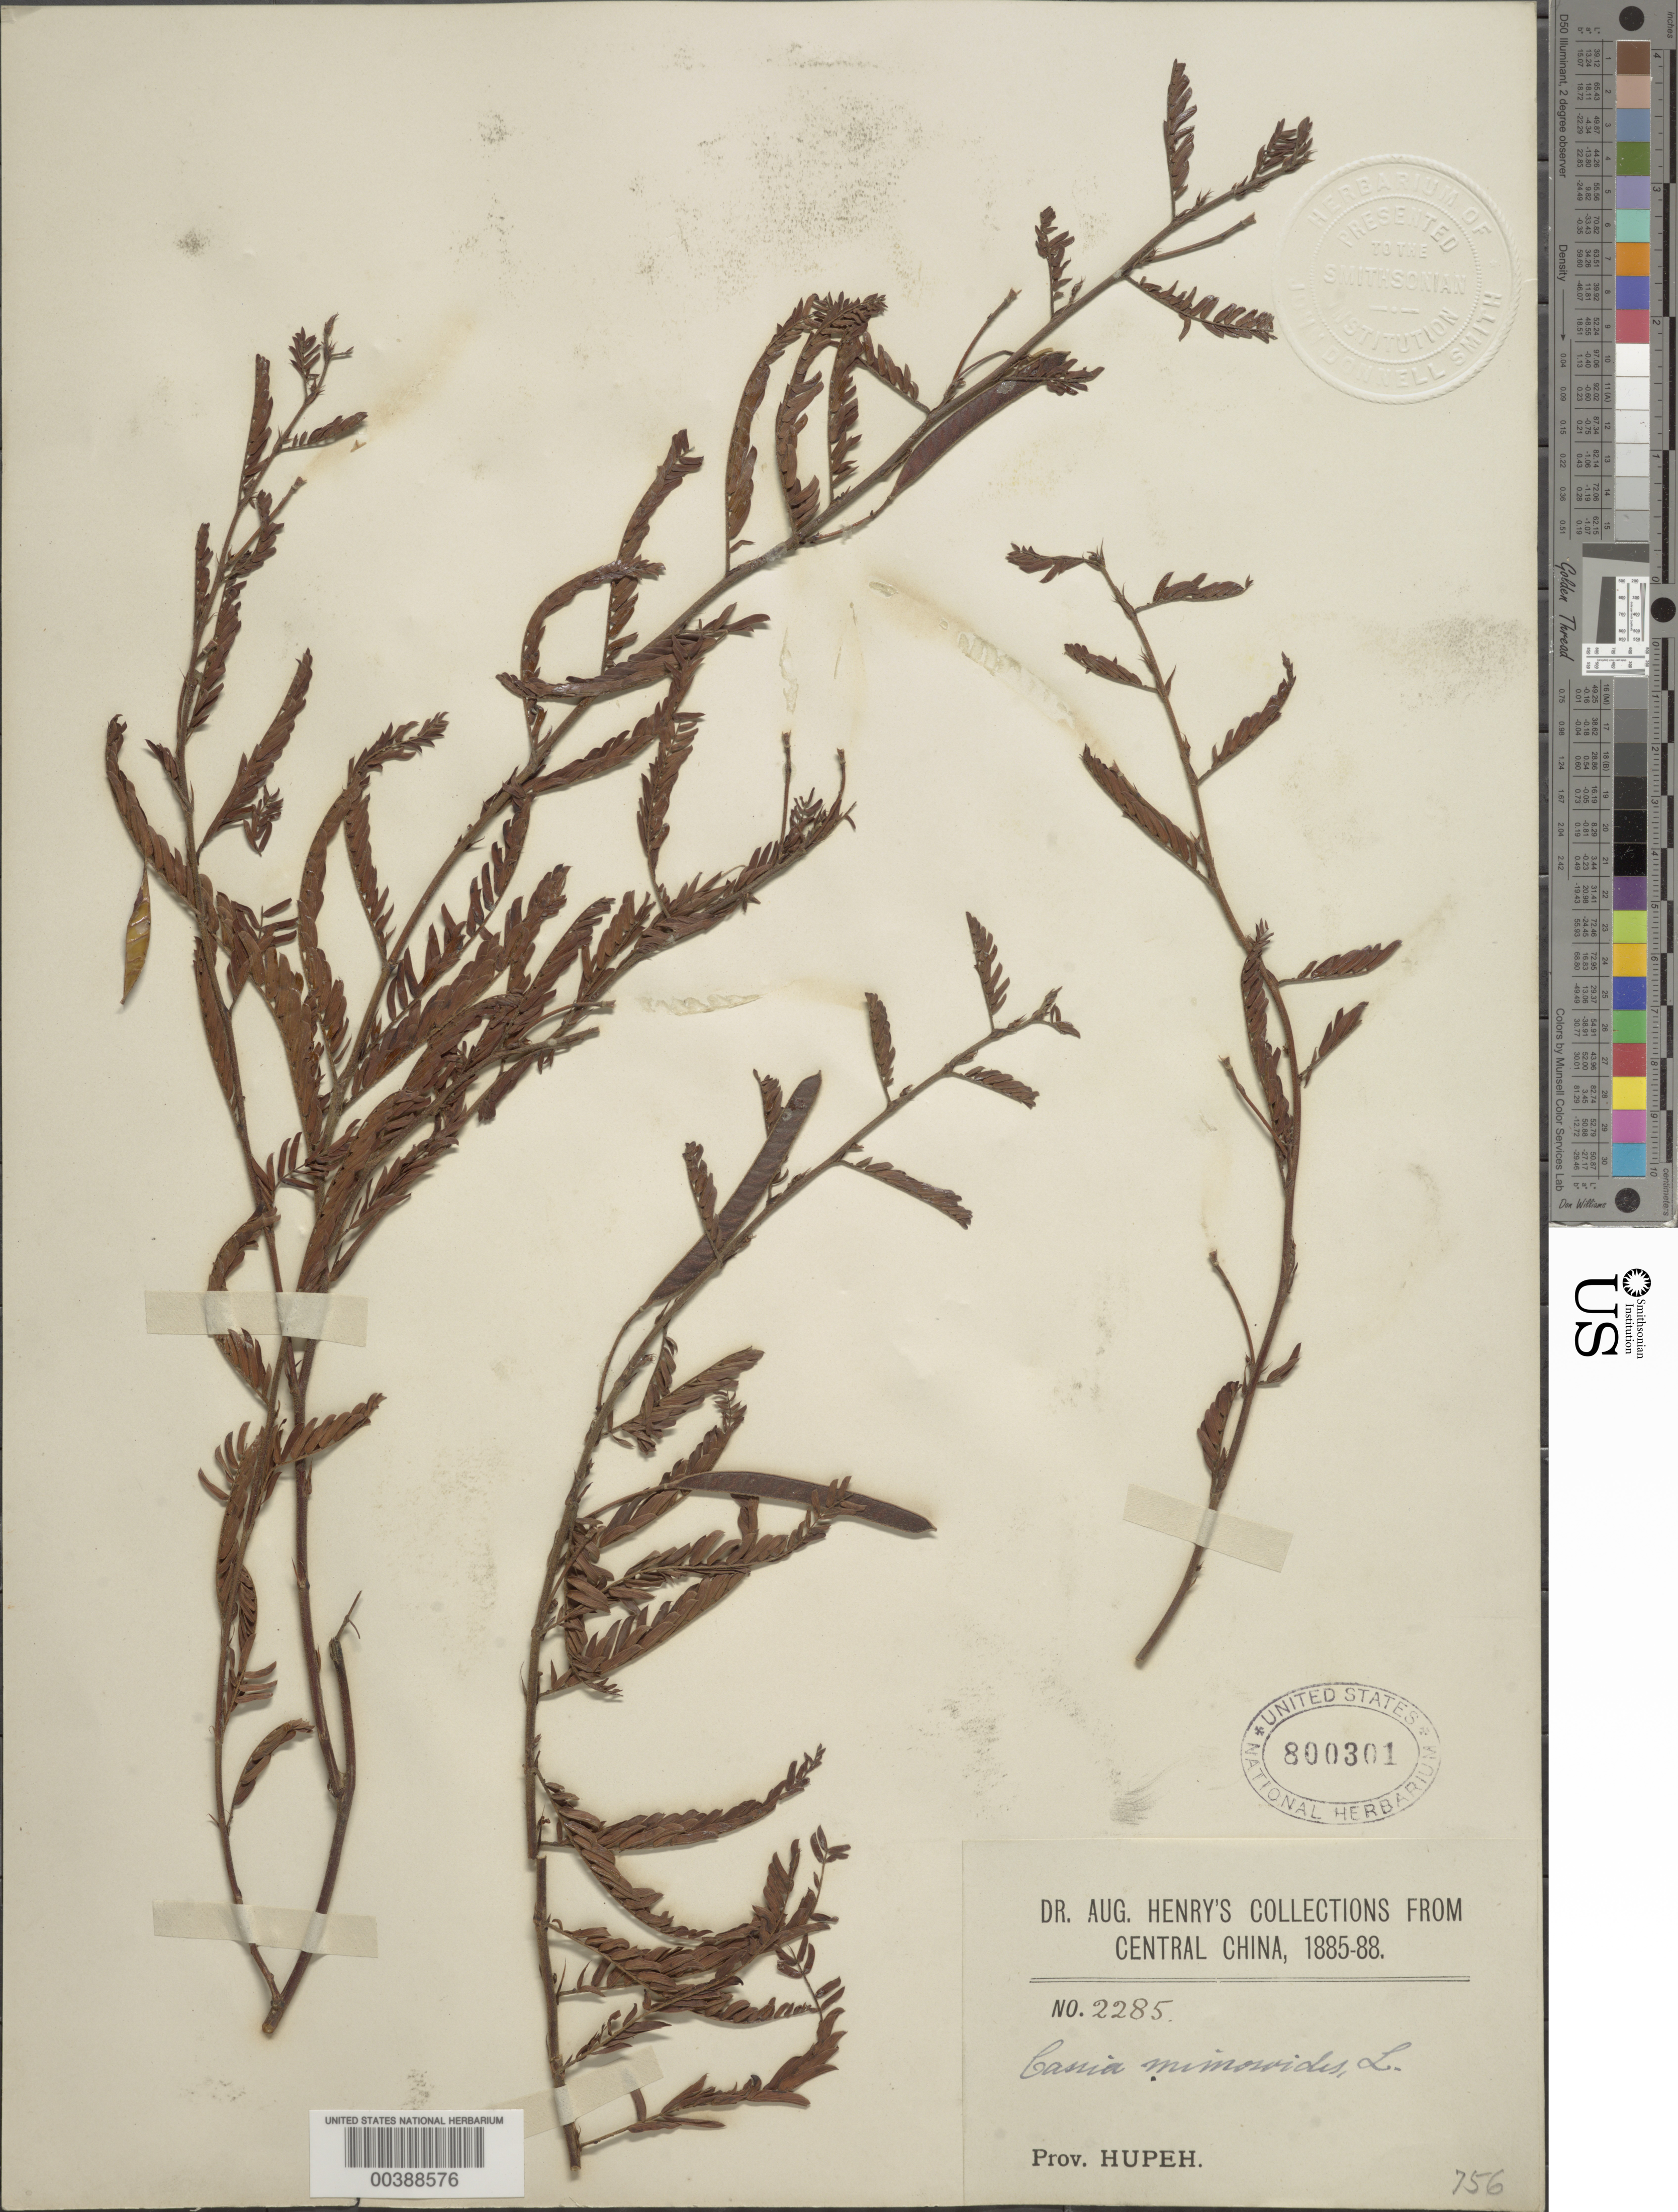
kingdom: Plantae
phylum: Tracheophyta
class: Magnoliopsida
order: Fabales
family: Fabaceae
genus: Chamaecrista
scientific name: Chamaecrista mimosoides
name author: (L.) Greene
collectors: A. Henry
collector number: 2285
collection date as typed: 1885 to -- -- 1888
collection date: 1885/1888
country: China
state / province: Hubei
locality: Central china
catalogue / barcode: US 800301